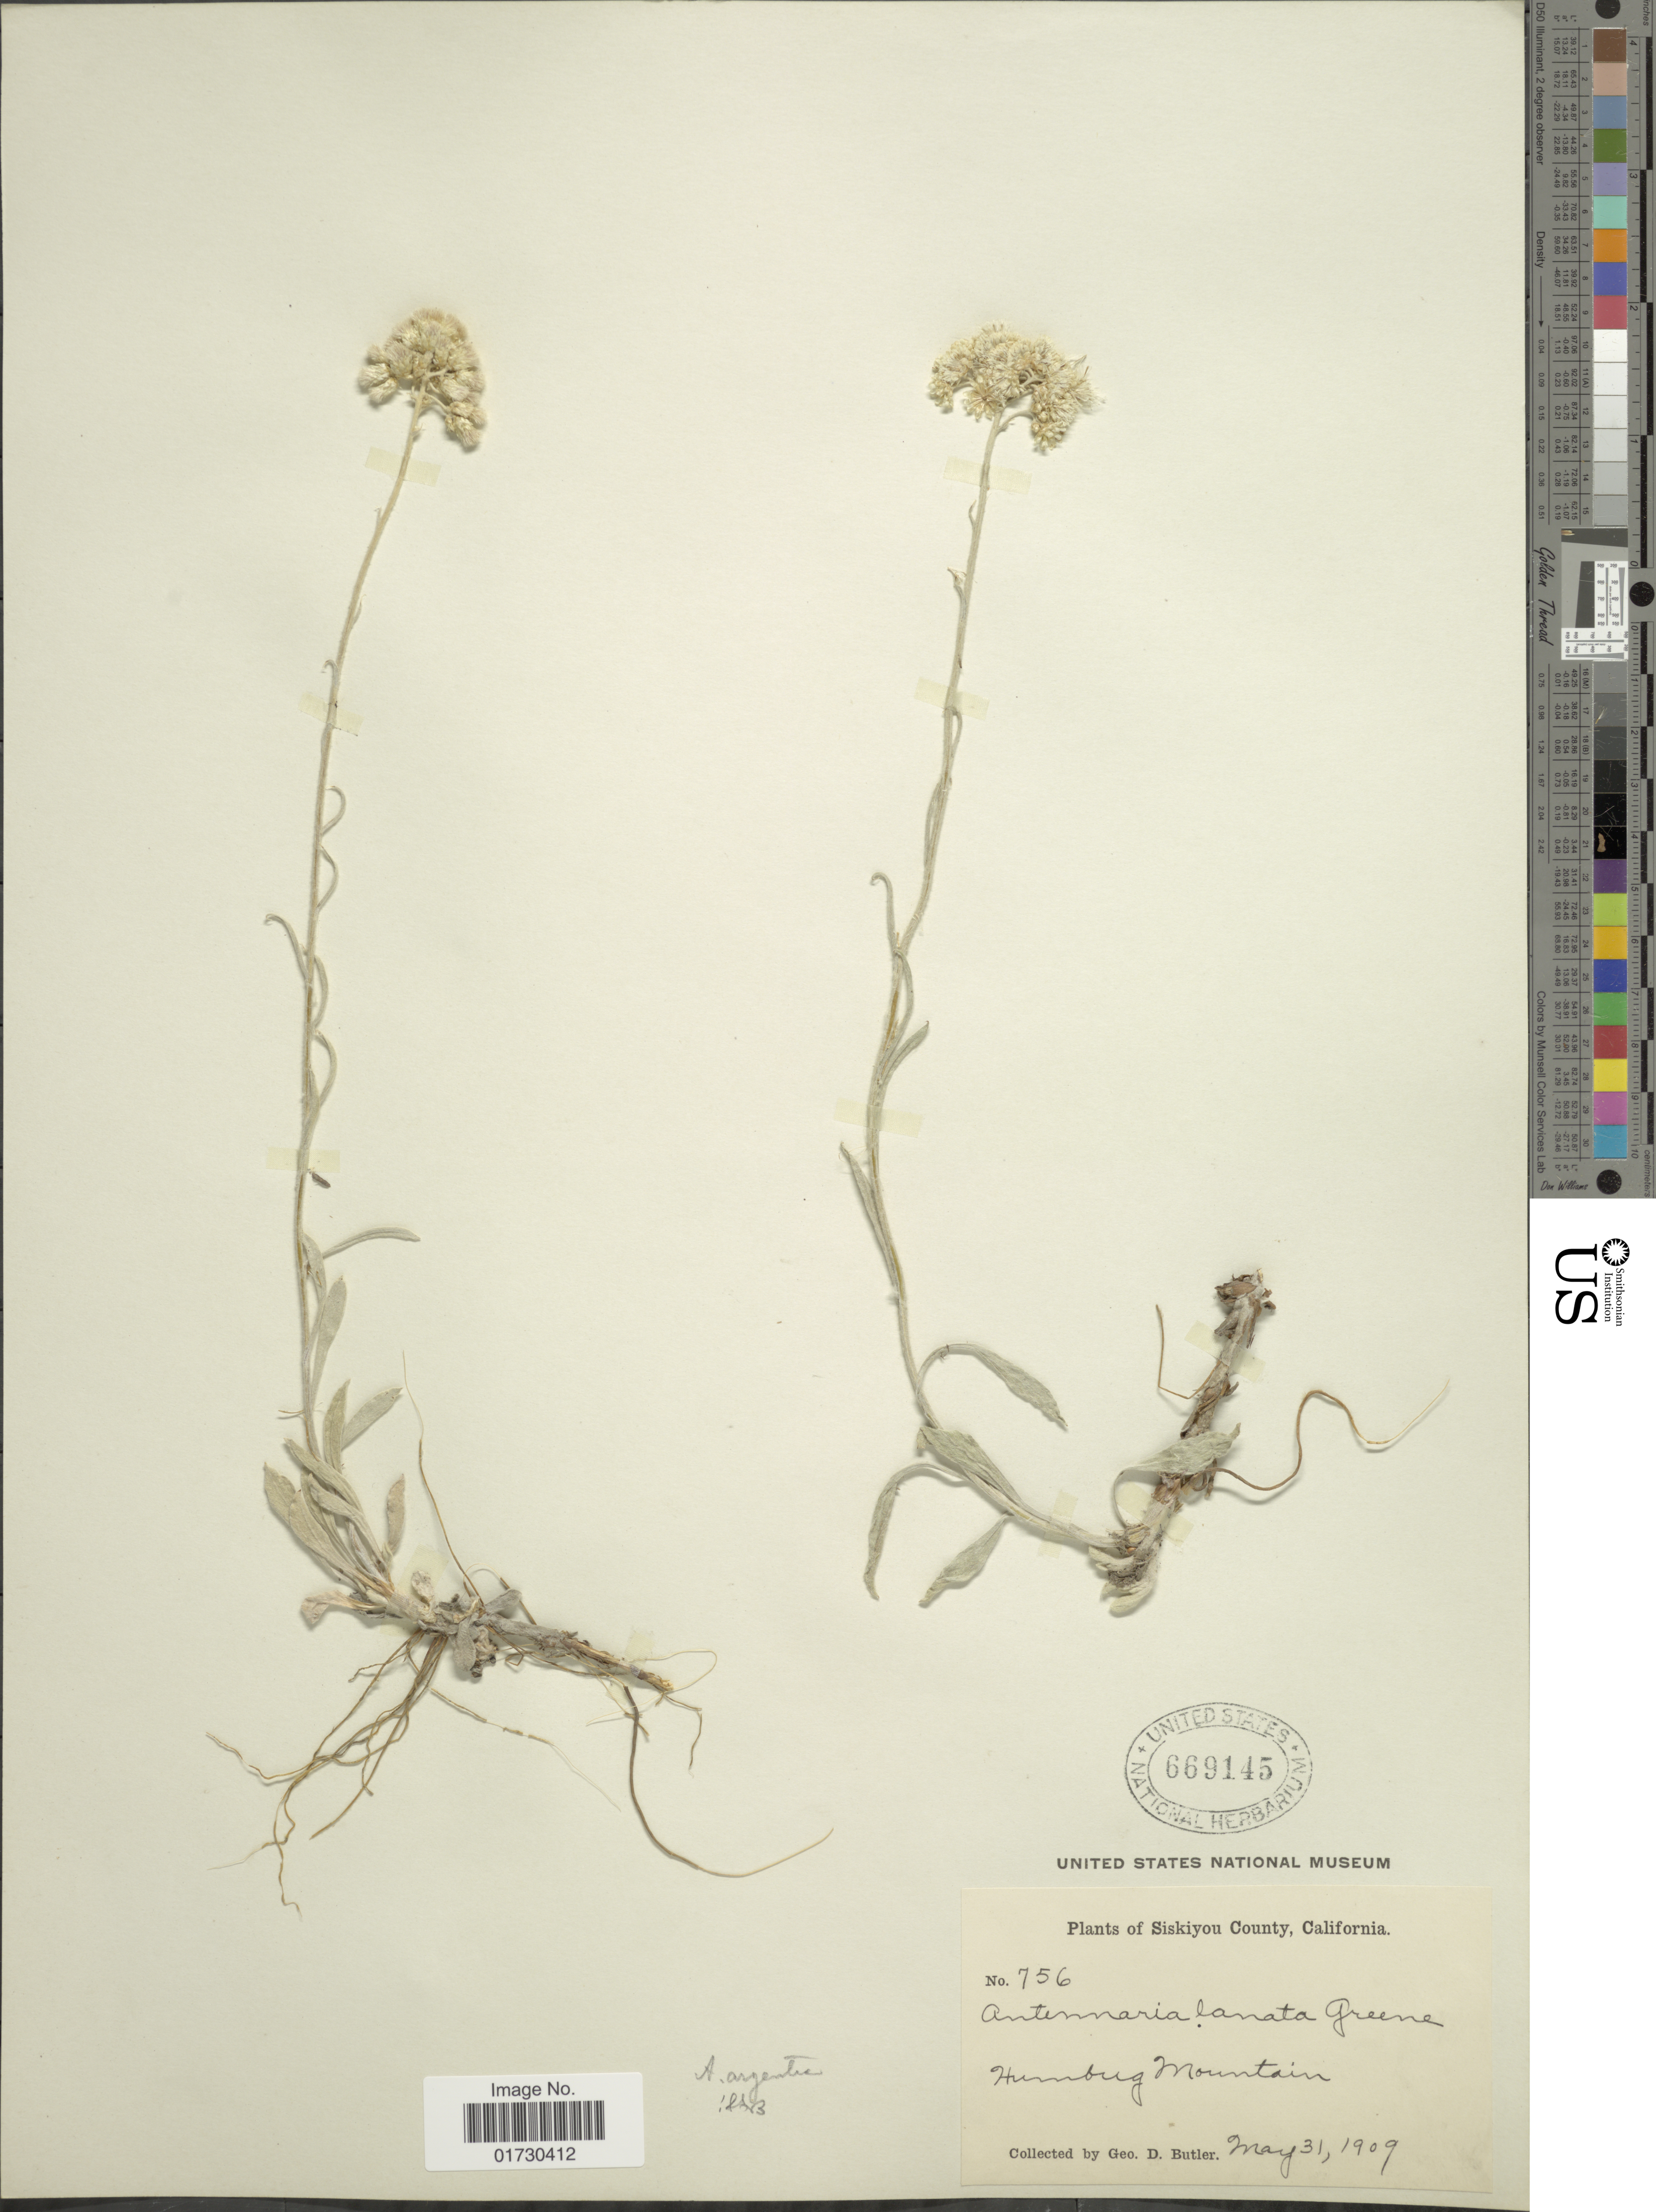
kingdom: Plantae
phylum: Tracheophyta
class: Magnoliopsida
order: Asterales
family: Asteraceae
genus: Antennaria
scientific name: Antennaria argentea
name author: Benth.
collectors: G. D. Butler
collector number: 756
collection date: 1909-05-31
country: United States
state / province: California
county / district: Siskiyou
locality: Siskiyou County, Humbug Mountain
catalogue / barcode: US 669145